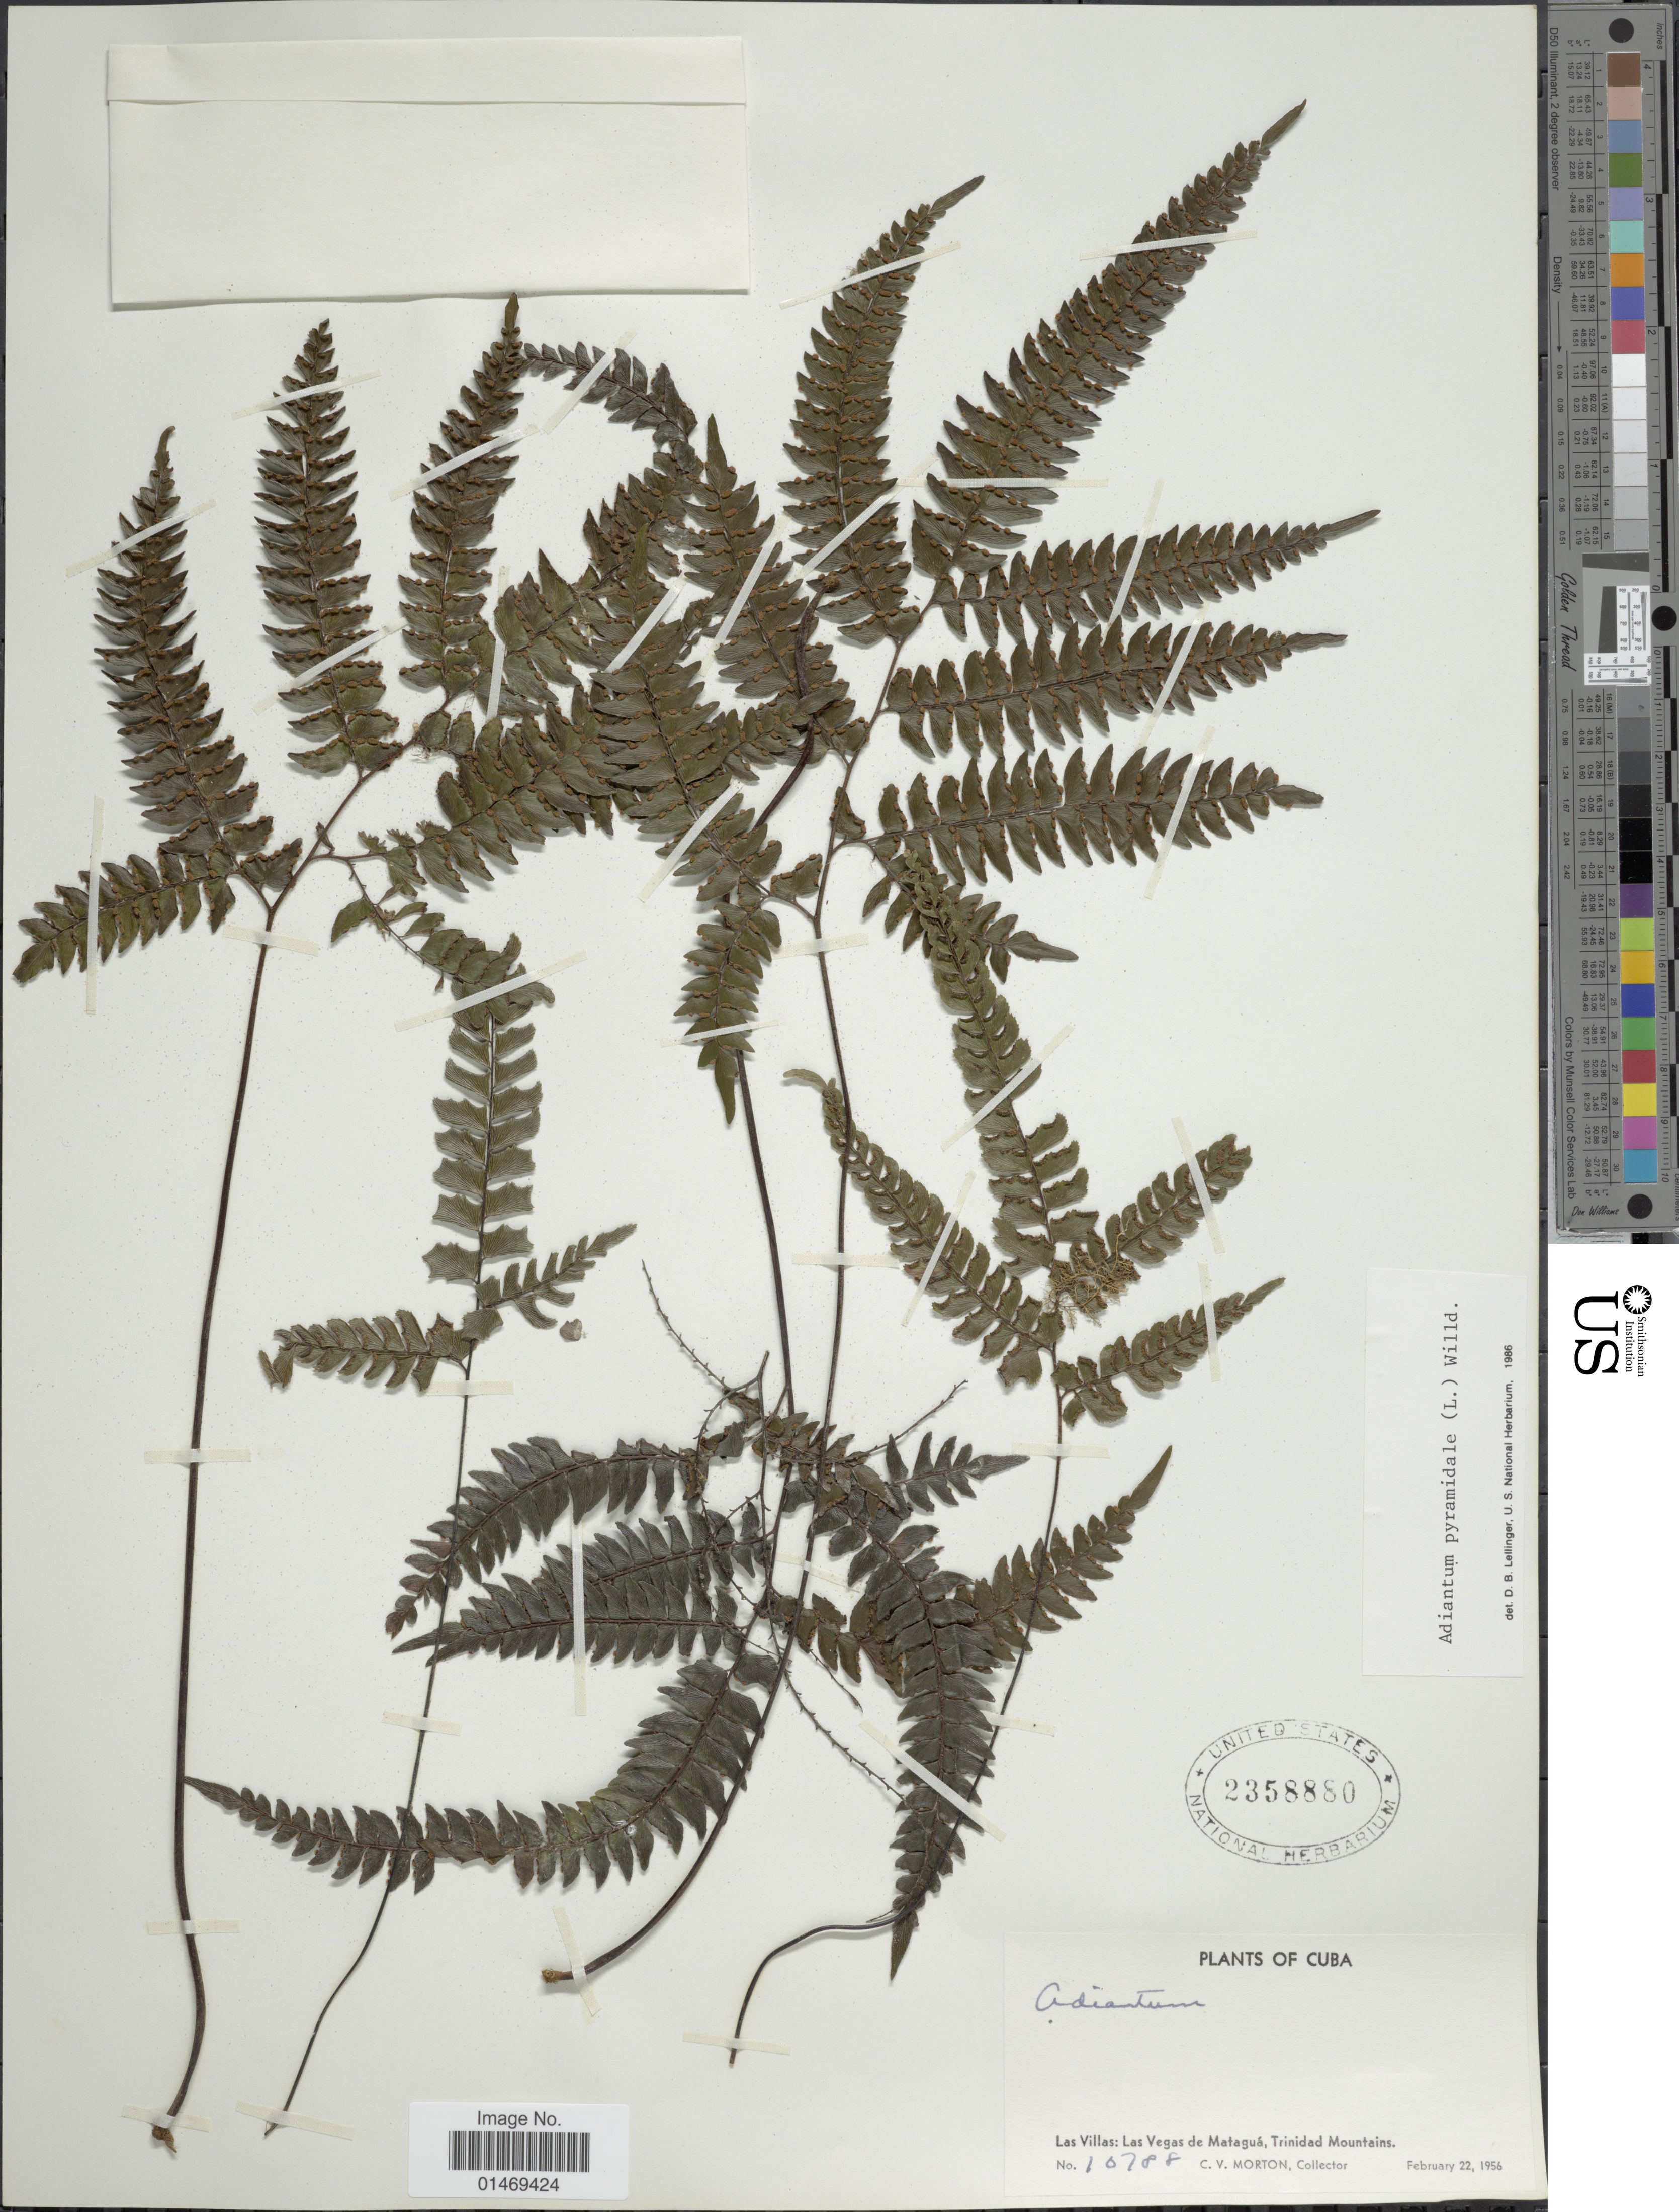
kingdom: Plantae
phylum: Tracheophyta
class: Polypodiopsida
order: Polypodiales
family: Pteridaceae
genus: Adiantum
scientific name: Adiantum pyramidale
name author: (L.) Willd.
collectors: C. V. Morton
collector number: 10788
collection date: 1956-02-22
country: Cuba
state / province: Las Villas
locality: Las Vegas de Matagua, Trinidad Mountains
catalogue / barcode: US 2358880